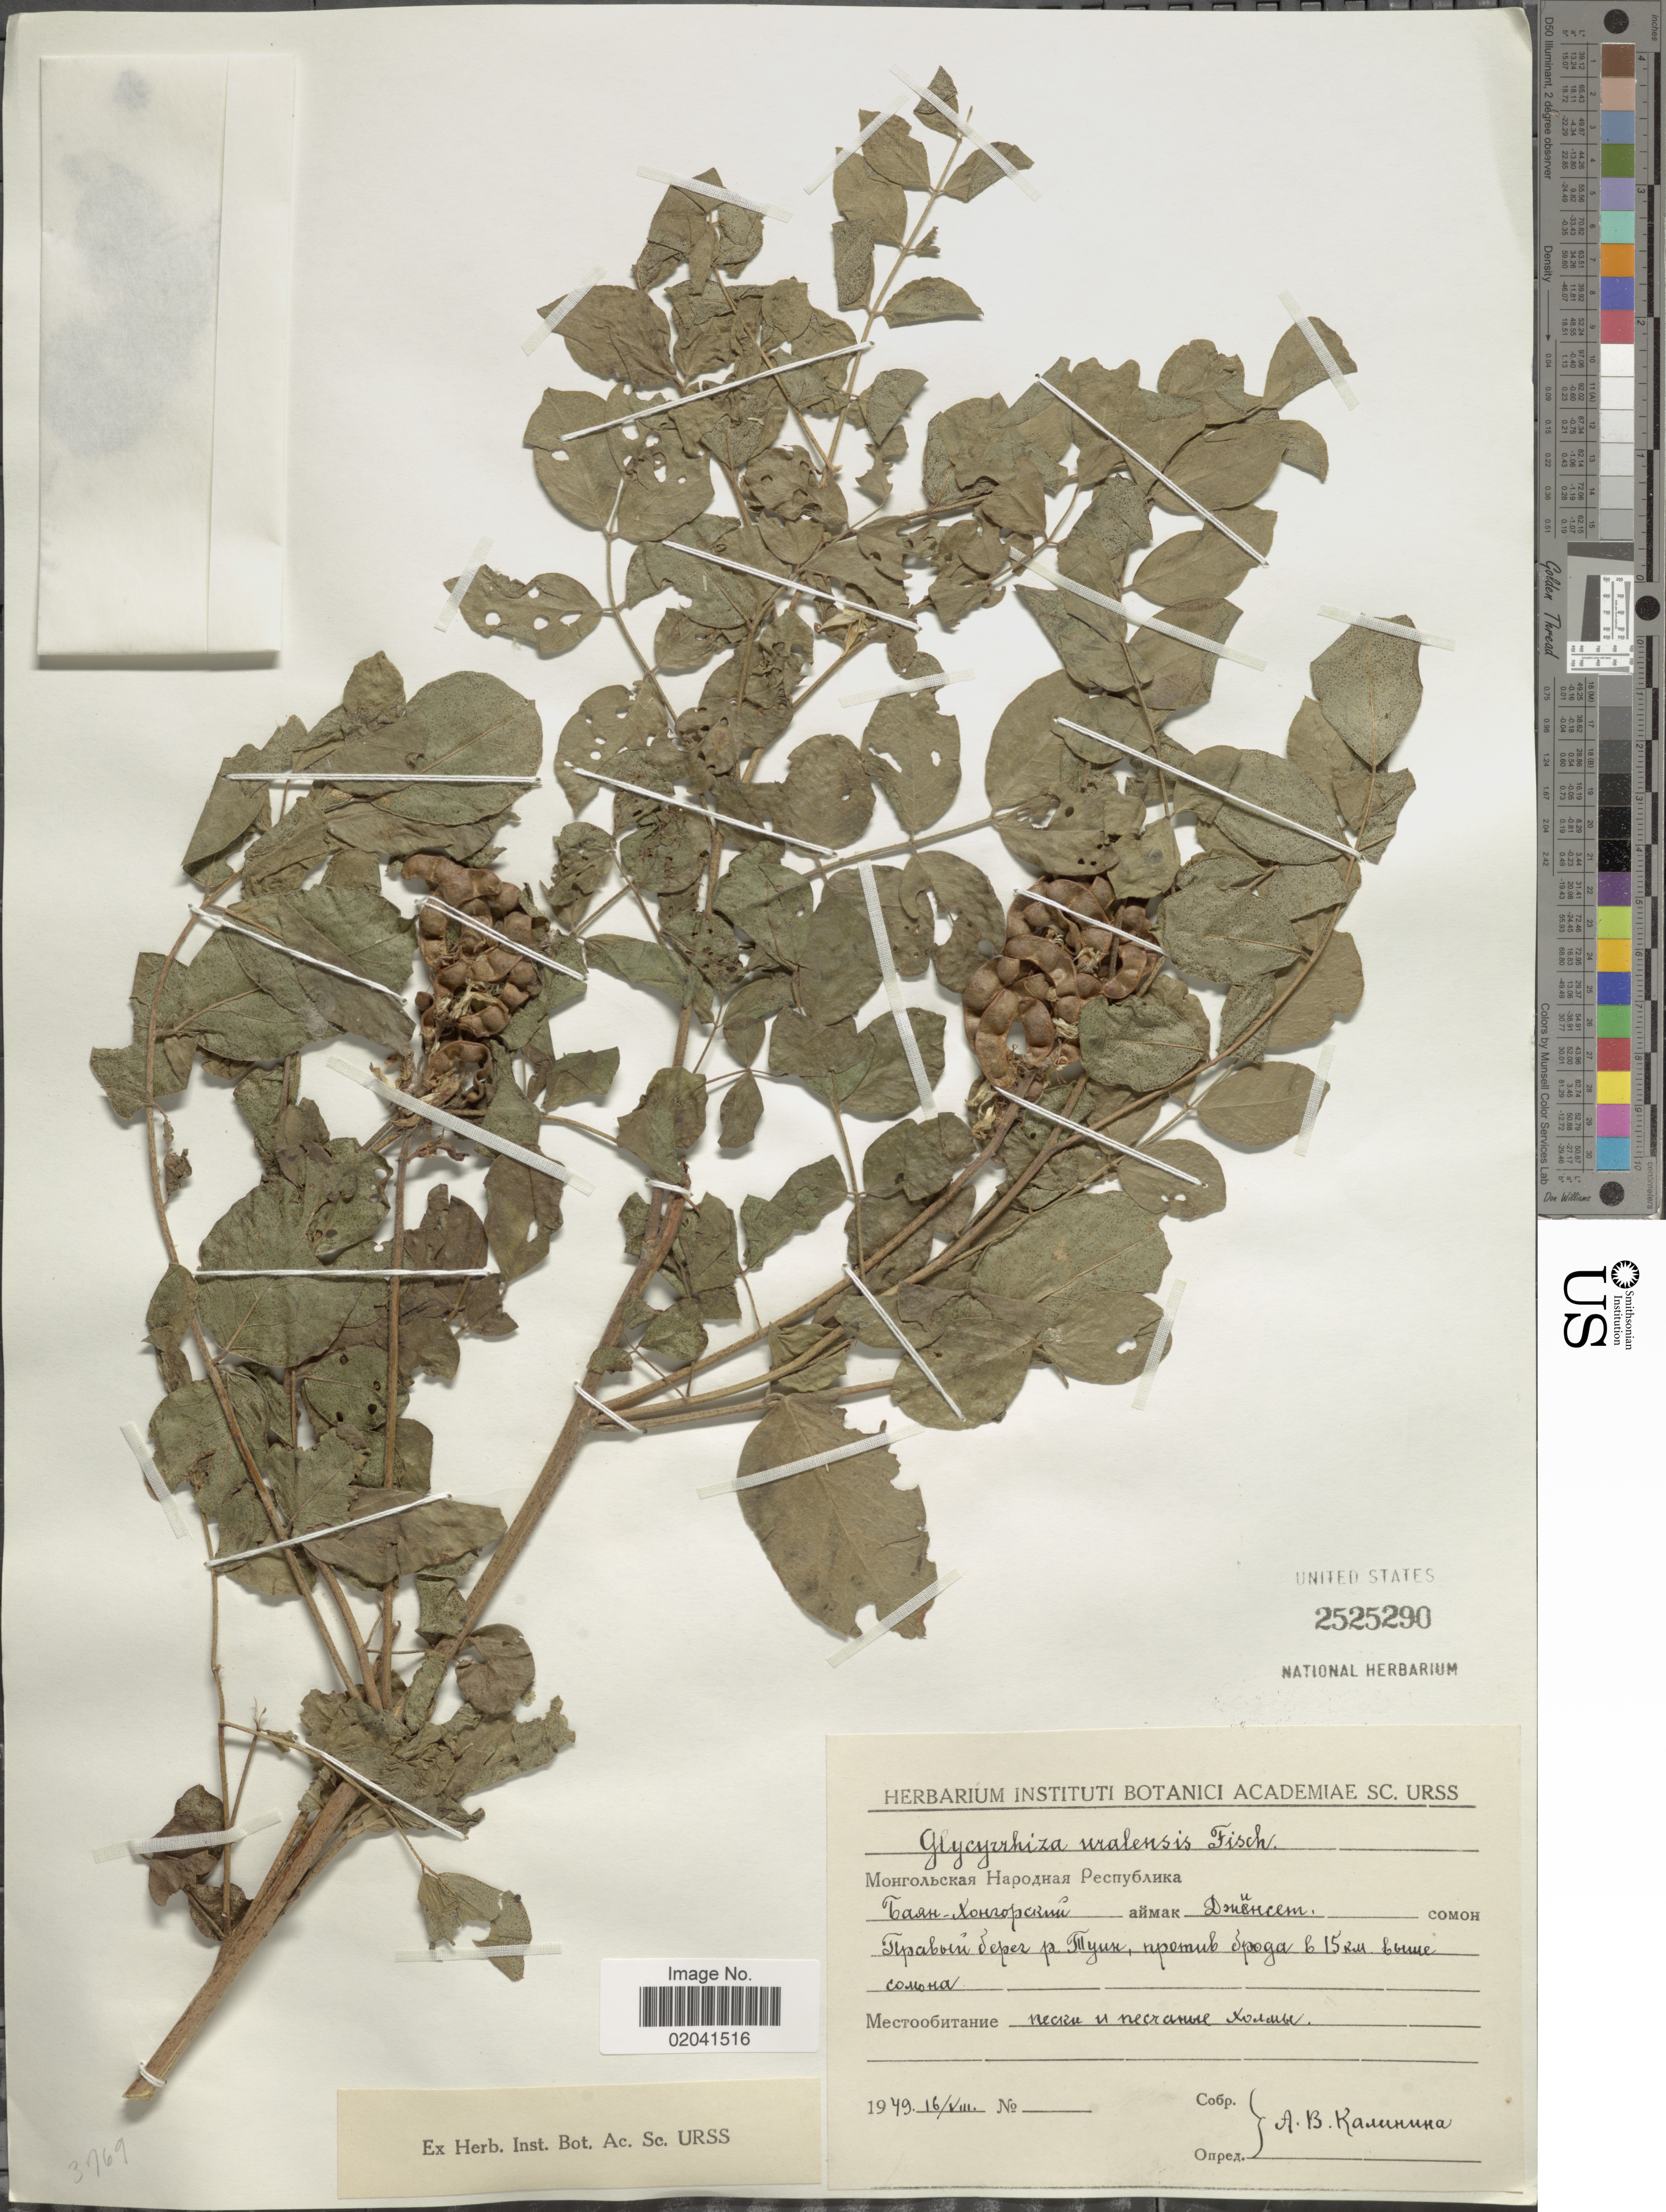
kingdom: Plantae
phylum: Tracheophyta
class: Magnoliopsida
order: Fabales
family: Fabaceae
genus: Glycyrrhiza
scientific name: Glycyrrhiza uralensis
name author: Fisch.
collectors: A. Kalinina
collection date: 1949-08-16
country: Mongolia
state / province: Bayanhongor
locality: Right shore of Tuyn Gol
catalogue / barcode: US 2525290